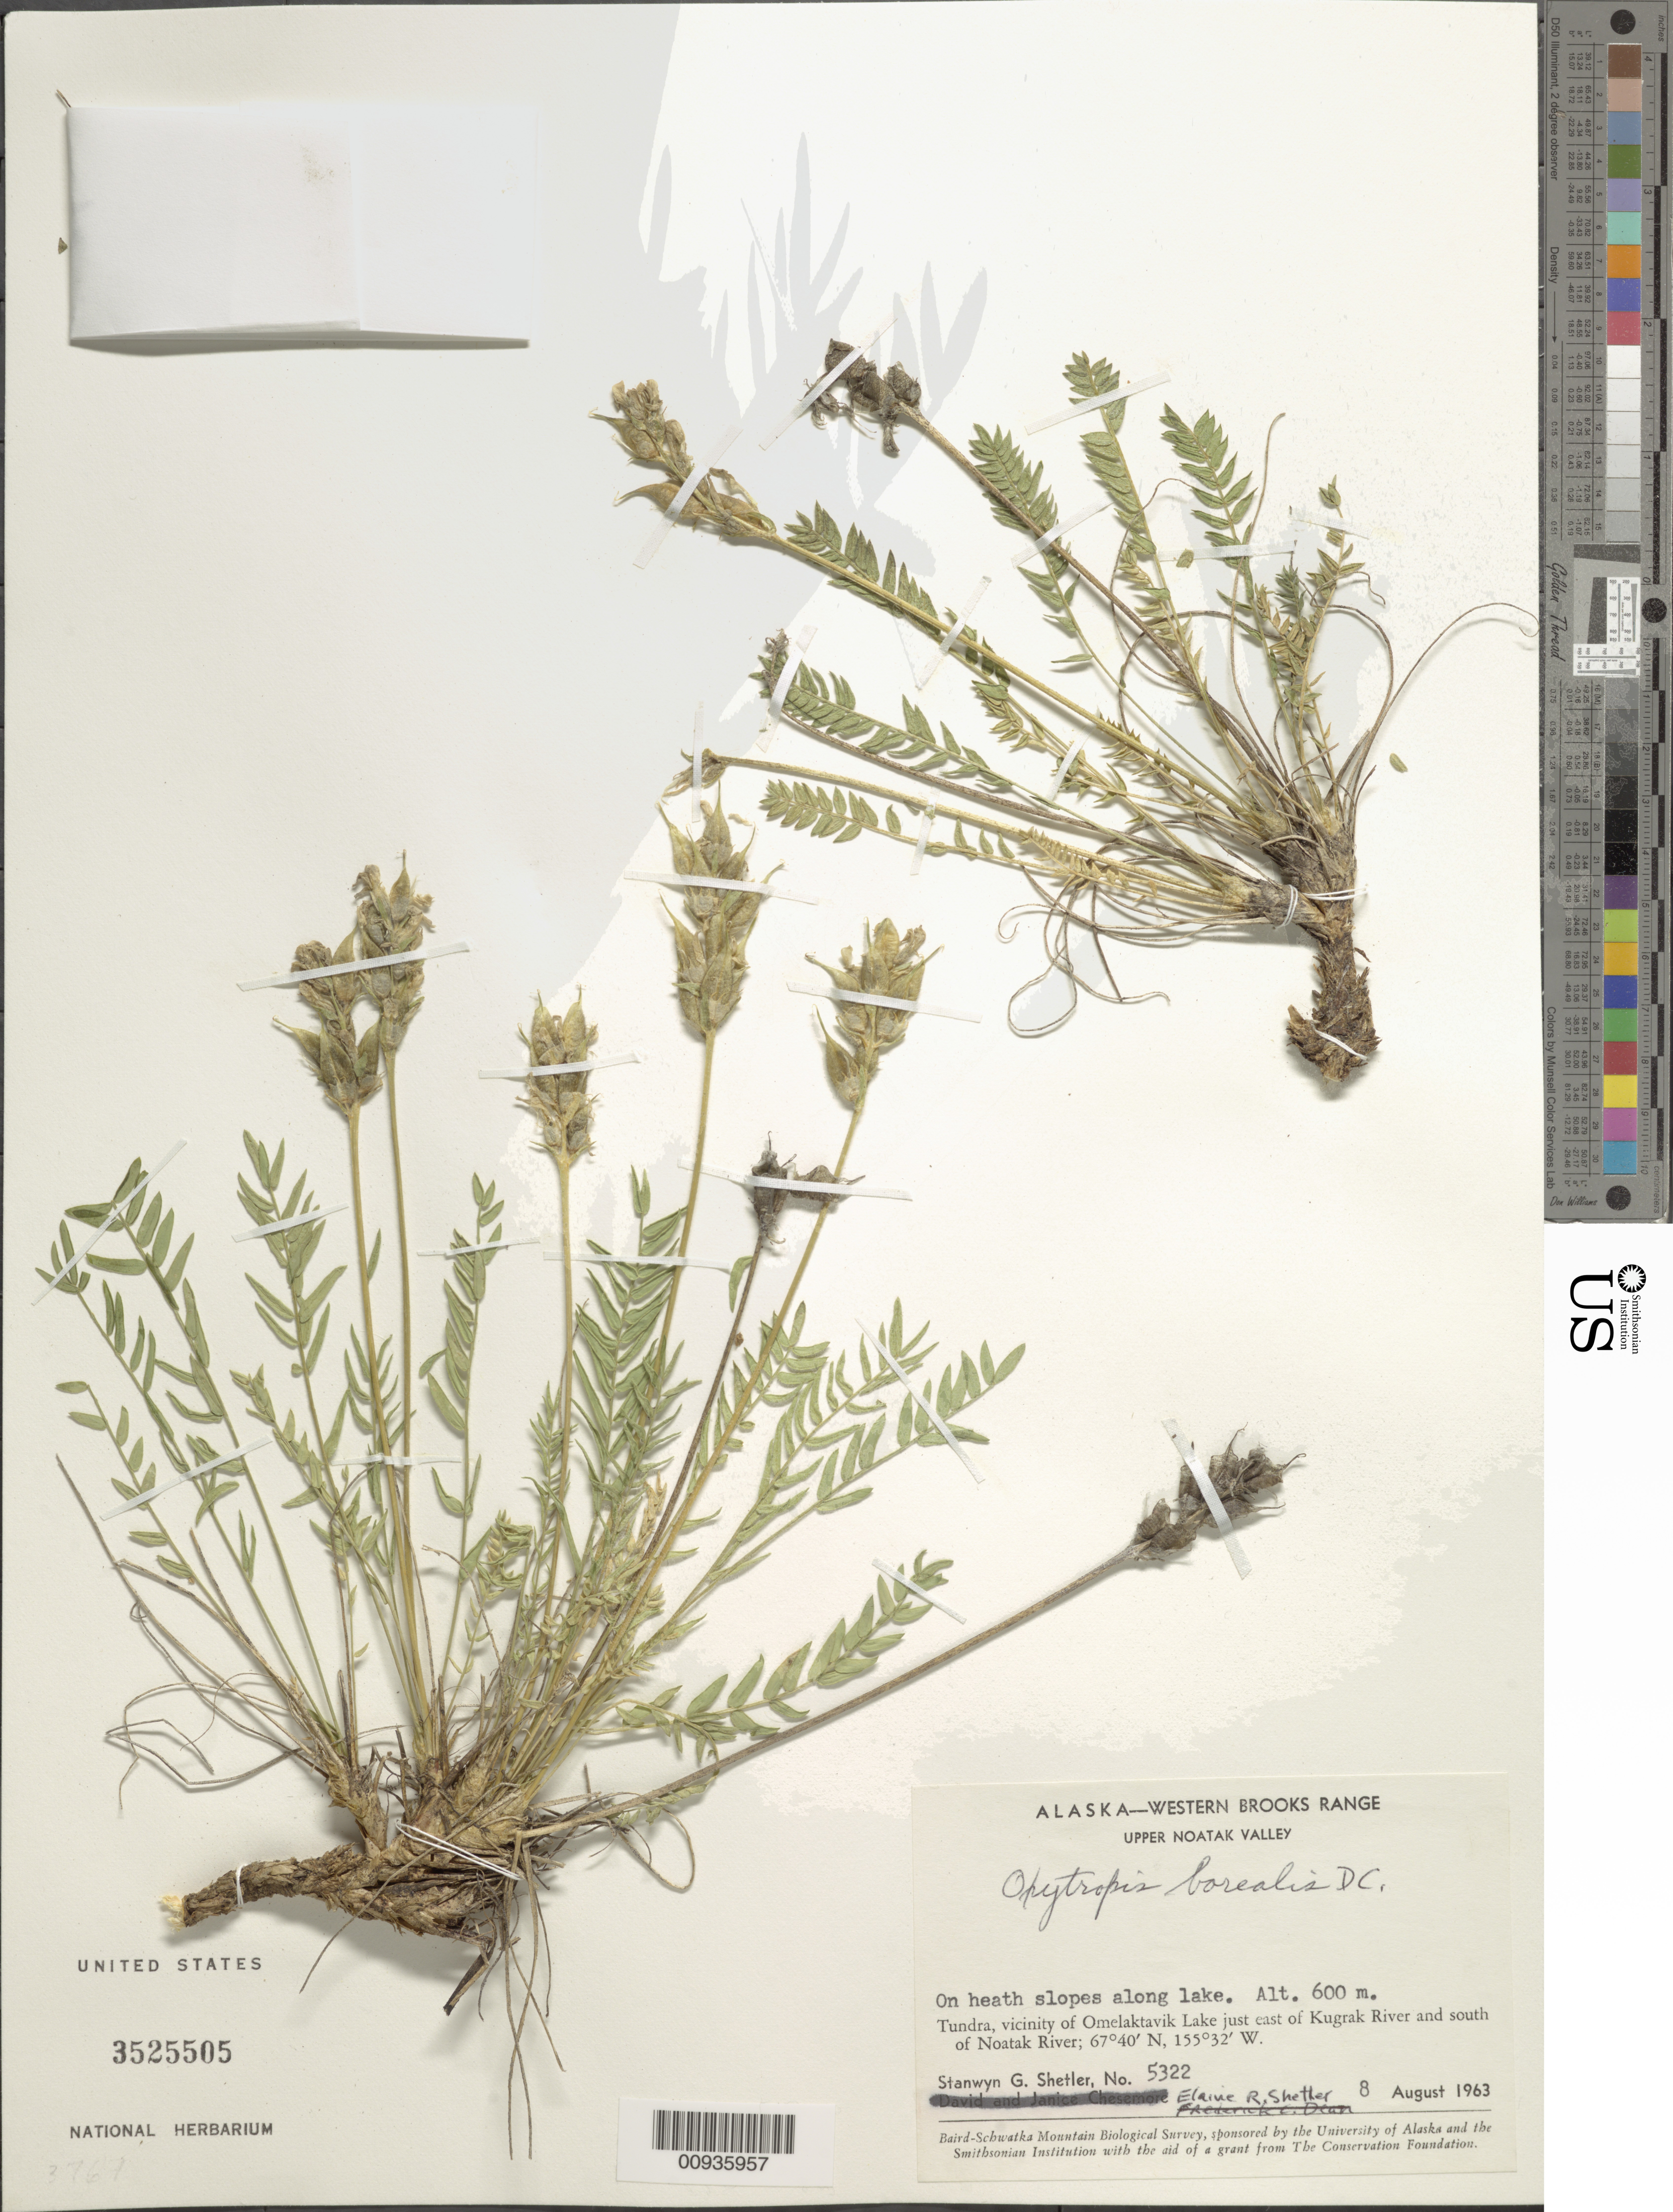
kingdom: Plantae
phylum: Tracheophyta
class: Magnoliopsida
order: Fabales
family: Fabaceae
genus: Oxytropis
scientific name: Oxytropis borealis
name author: DC.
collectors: S. Shetler & E. R. Shetler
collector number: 5322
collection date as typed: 08 Aug 1963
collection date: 1963-08-08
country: United States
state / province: Alaska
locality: Vicinity of Omelaktavik Lake just east of Kugrak River and south of Noatak River. Western Brooks Range, Upper Noatak Valley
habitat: Tundra. On heath slopes along Lake.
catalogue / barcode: US 3525505